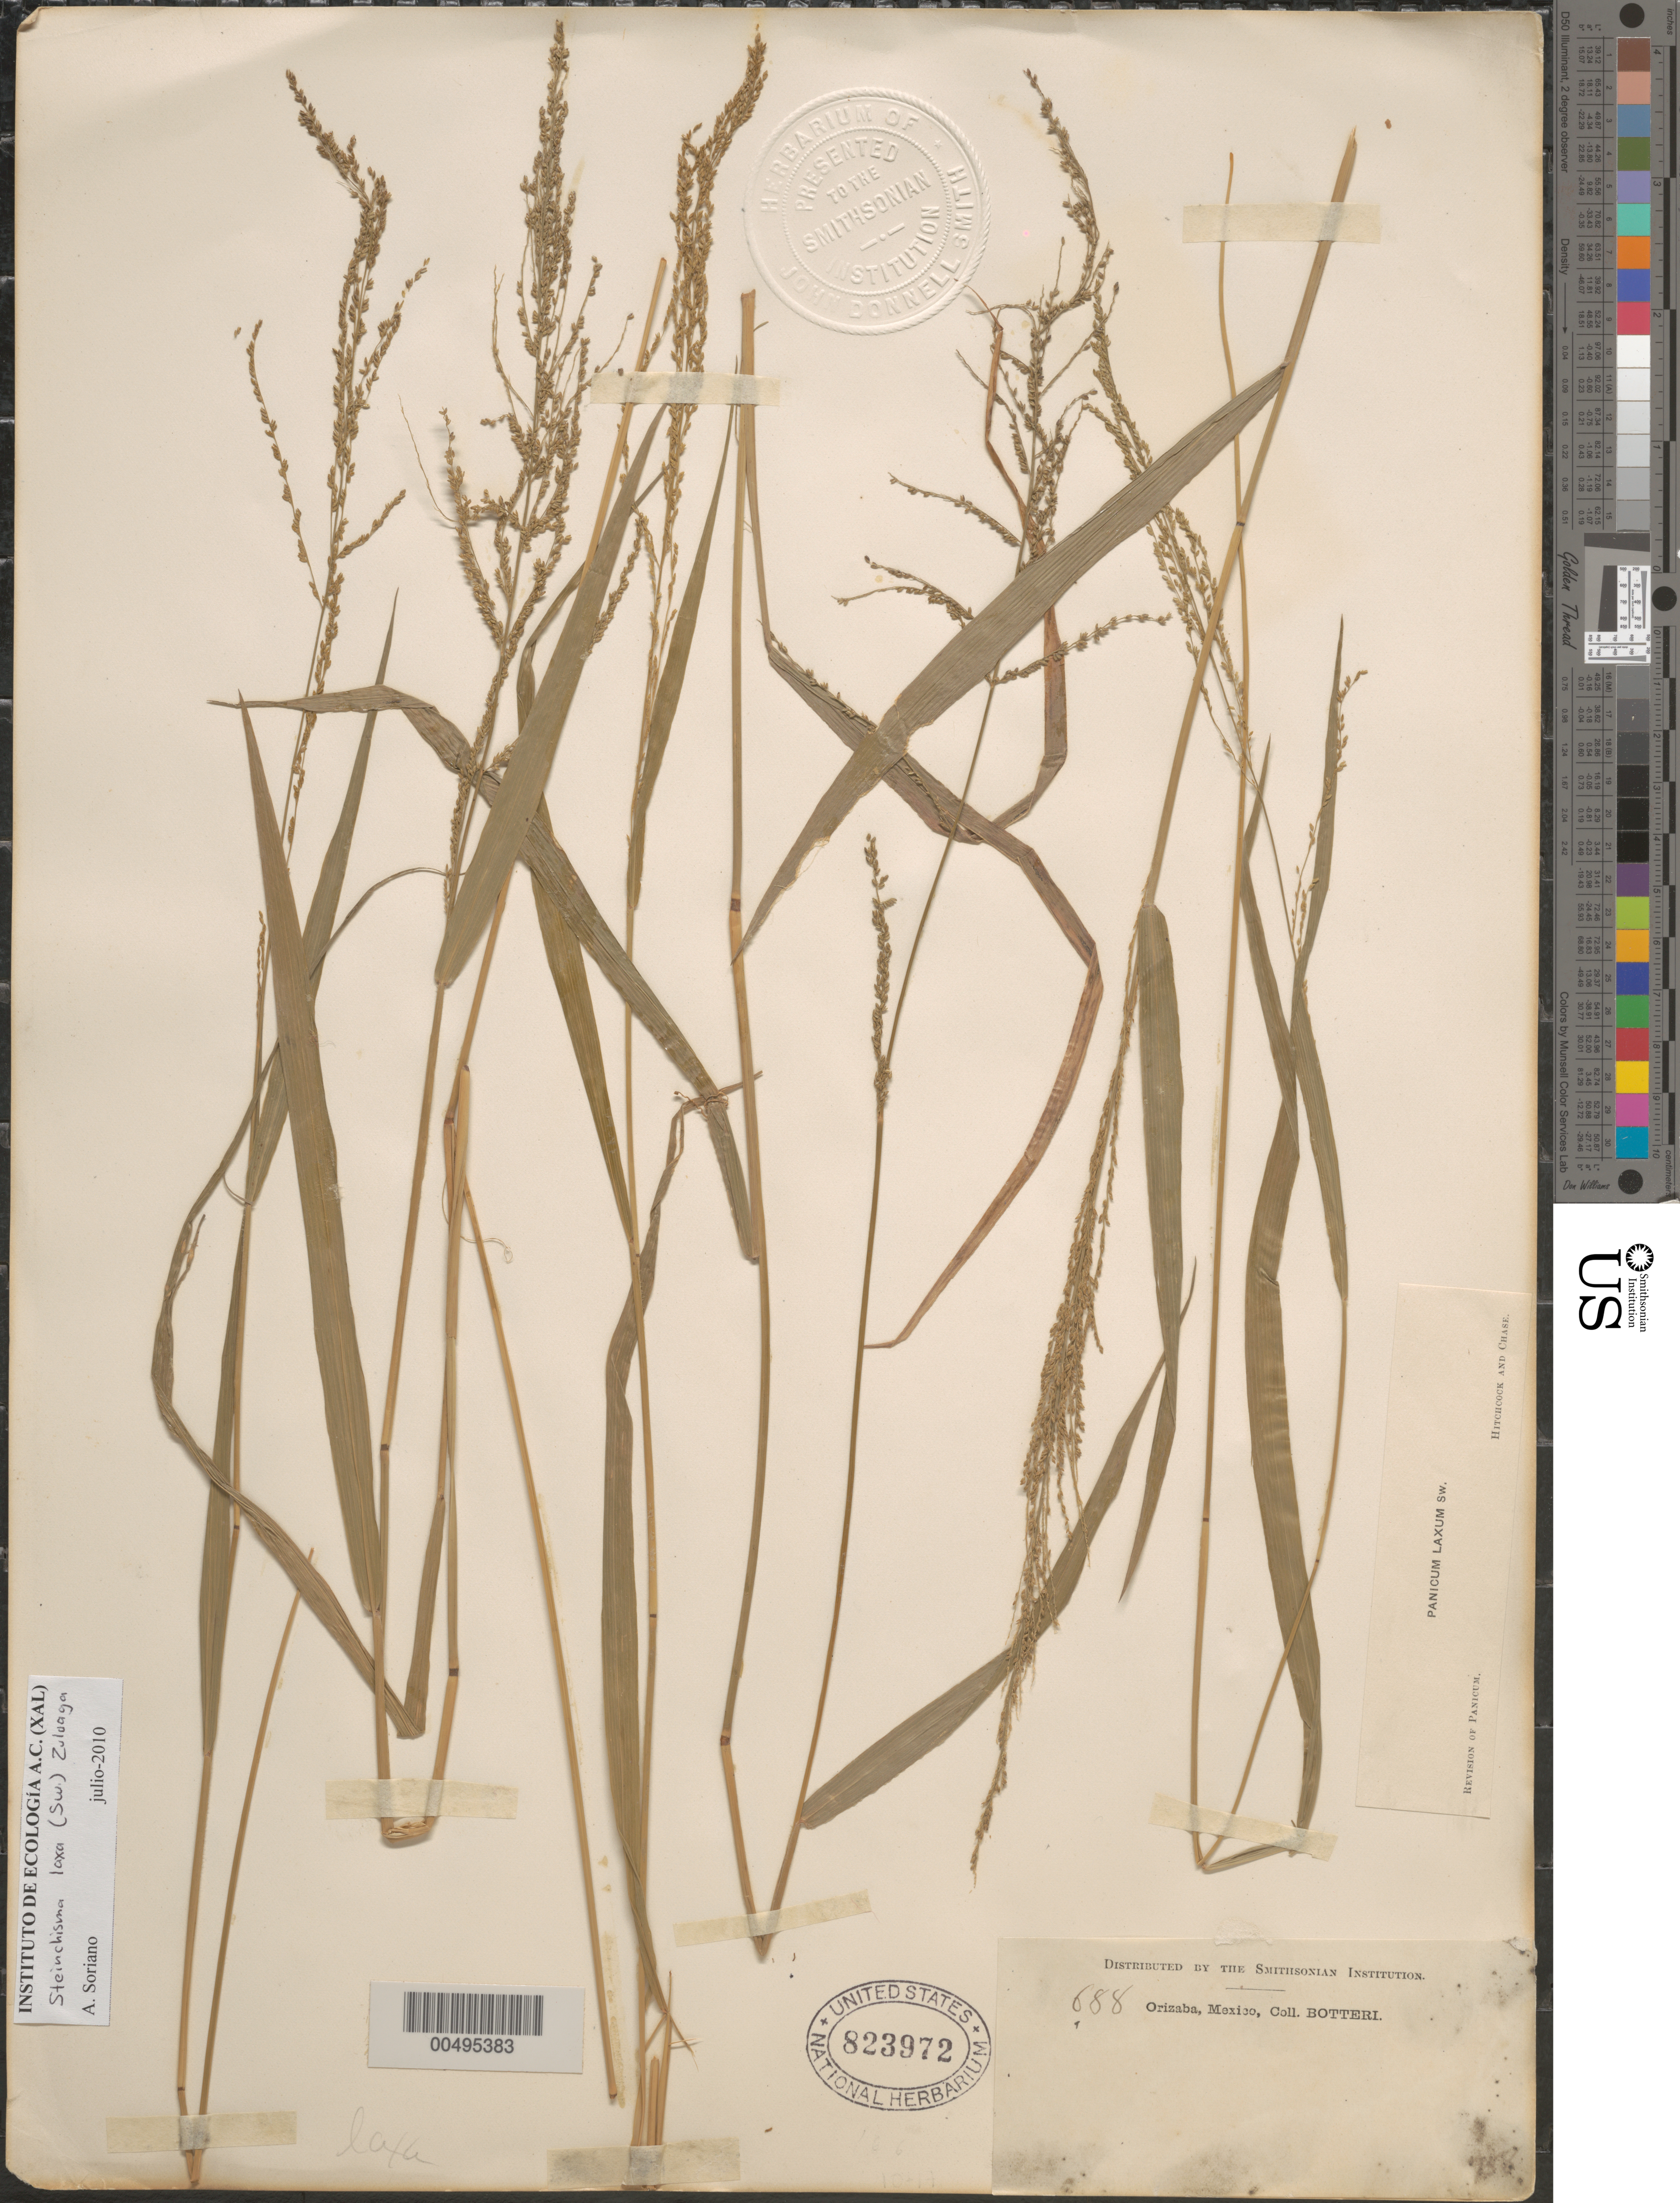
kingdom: Plantae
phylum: Tracheophyta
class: Liliopsida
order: Poales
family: Poaceae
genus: Panicum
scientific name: Panicum laxum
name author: Sw.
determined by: Hitchcock, A. S.; Chase, [M.] A.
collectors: -. Botteri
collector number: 688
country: Mexico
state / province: Veracruz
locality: Orizaba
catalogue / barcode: US 823972